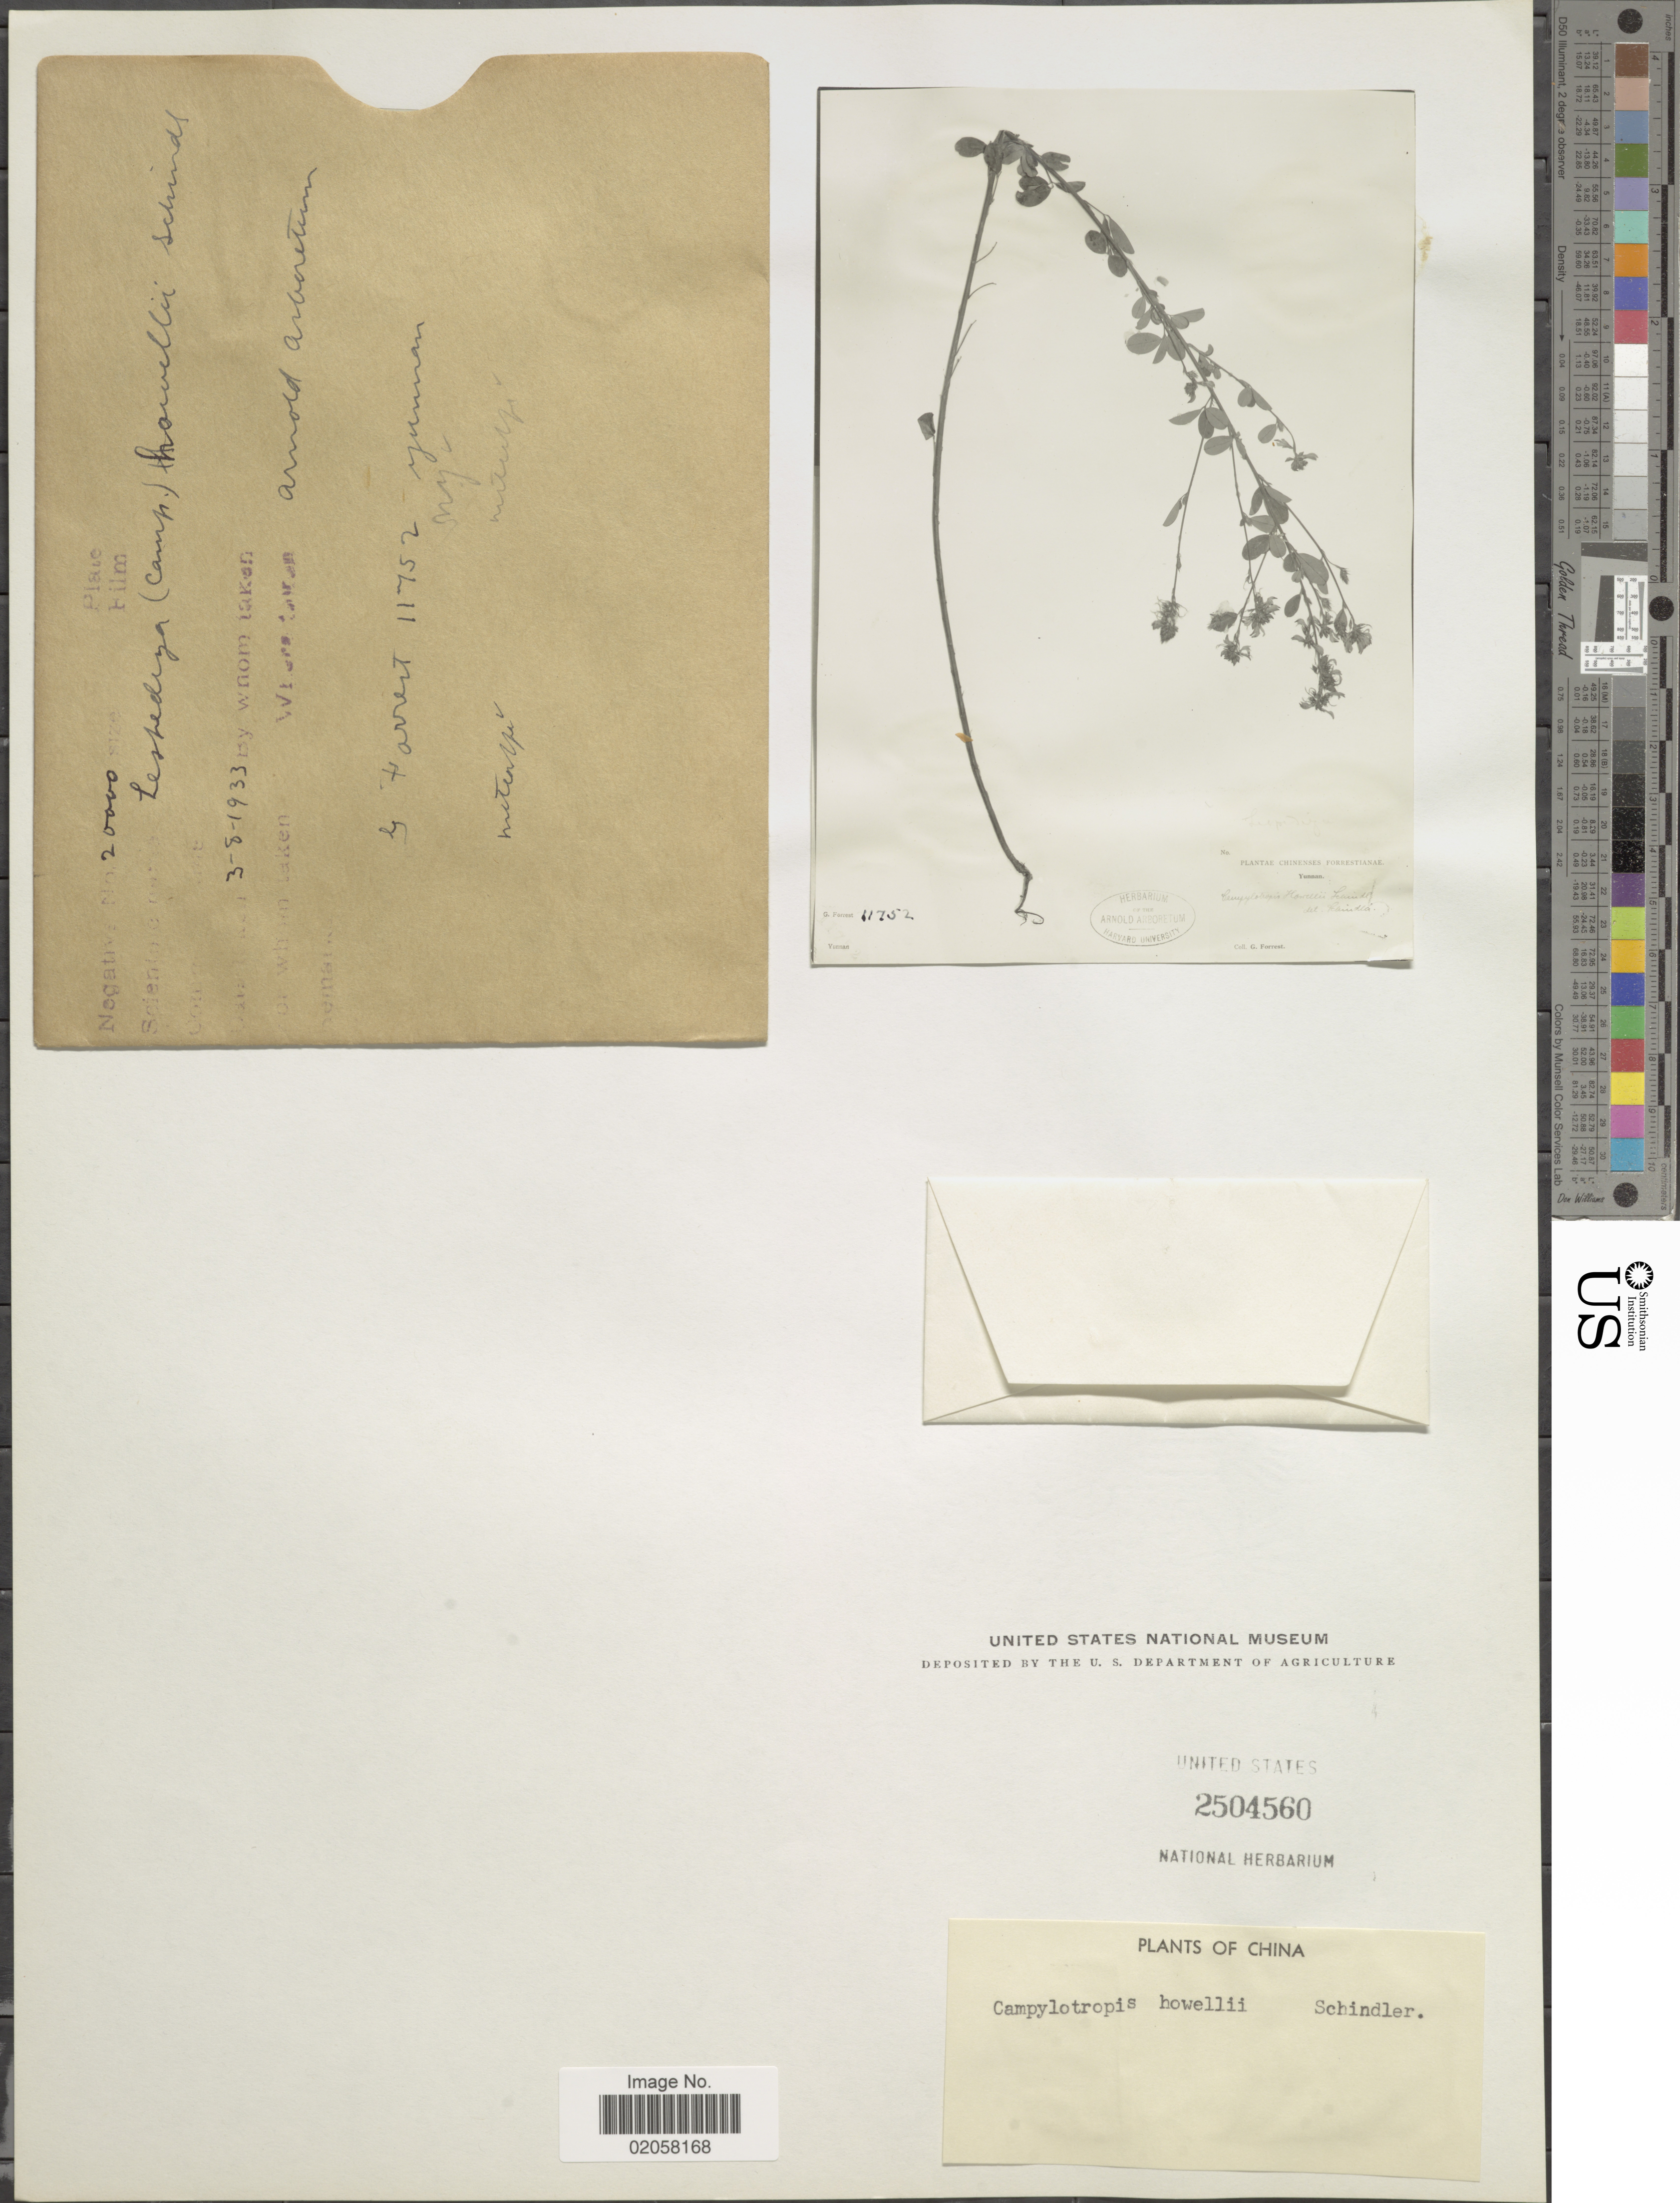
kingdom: Plantae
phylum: Tracheophyta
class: Magnoliopsida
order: Fabales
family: Fabaceae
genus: Campylotropis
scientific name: Campylotropis howellii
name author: Schindl.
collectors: G. Forrest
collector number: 11752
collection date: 1933-08-03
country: China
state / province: Yunnan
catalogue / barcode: US 2504560